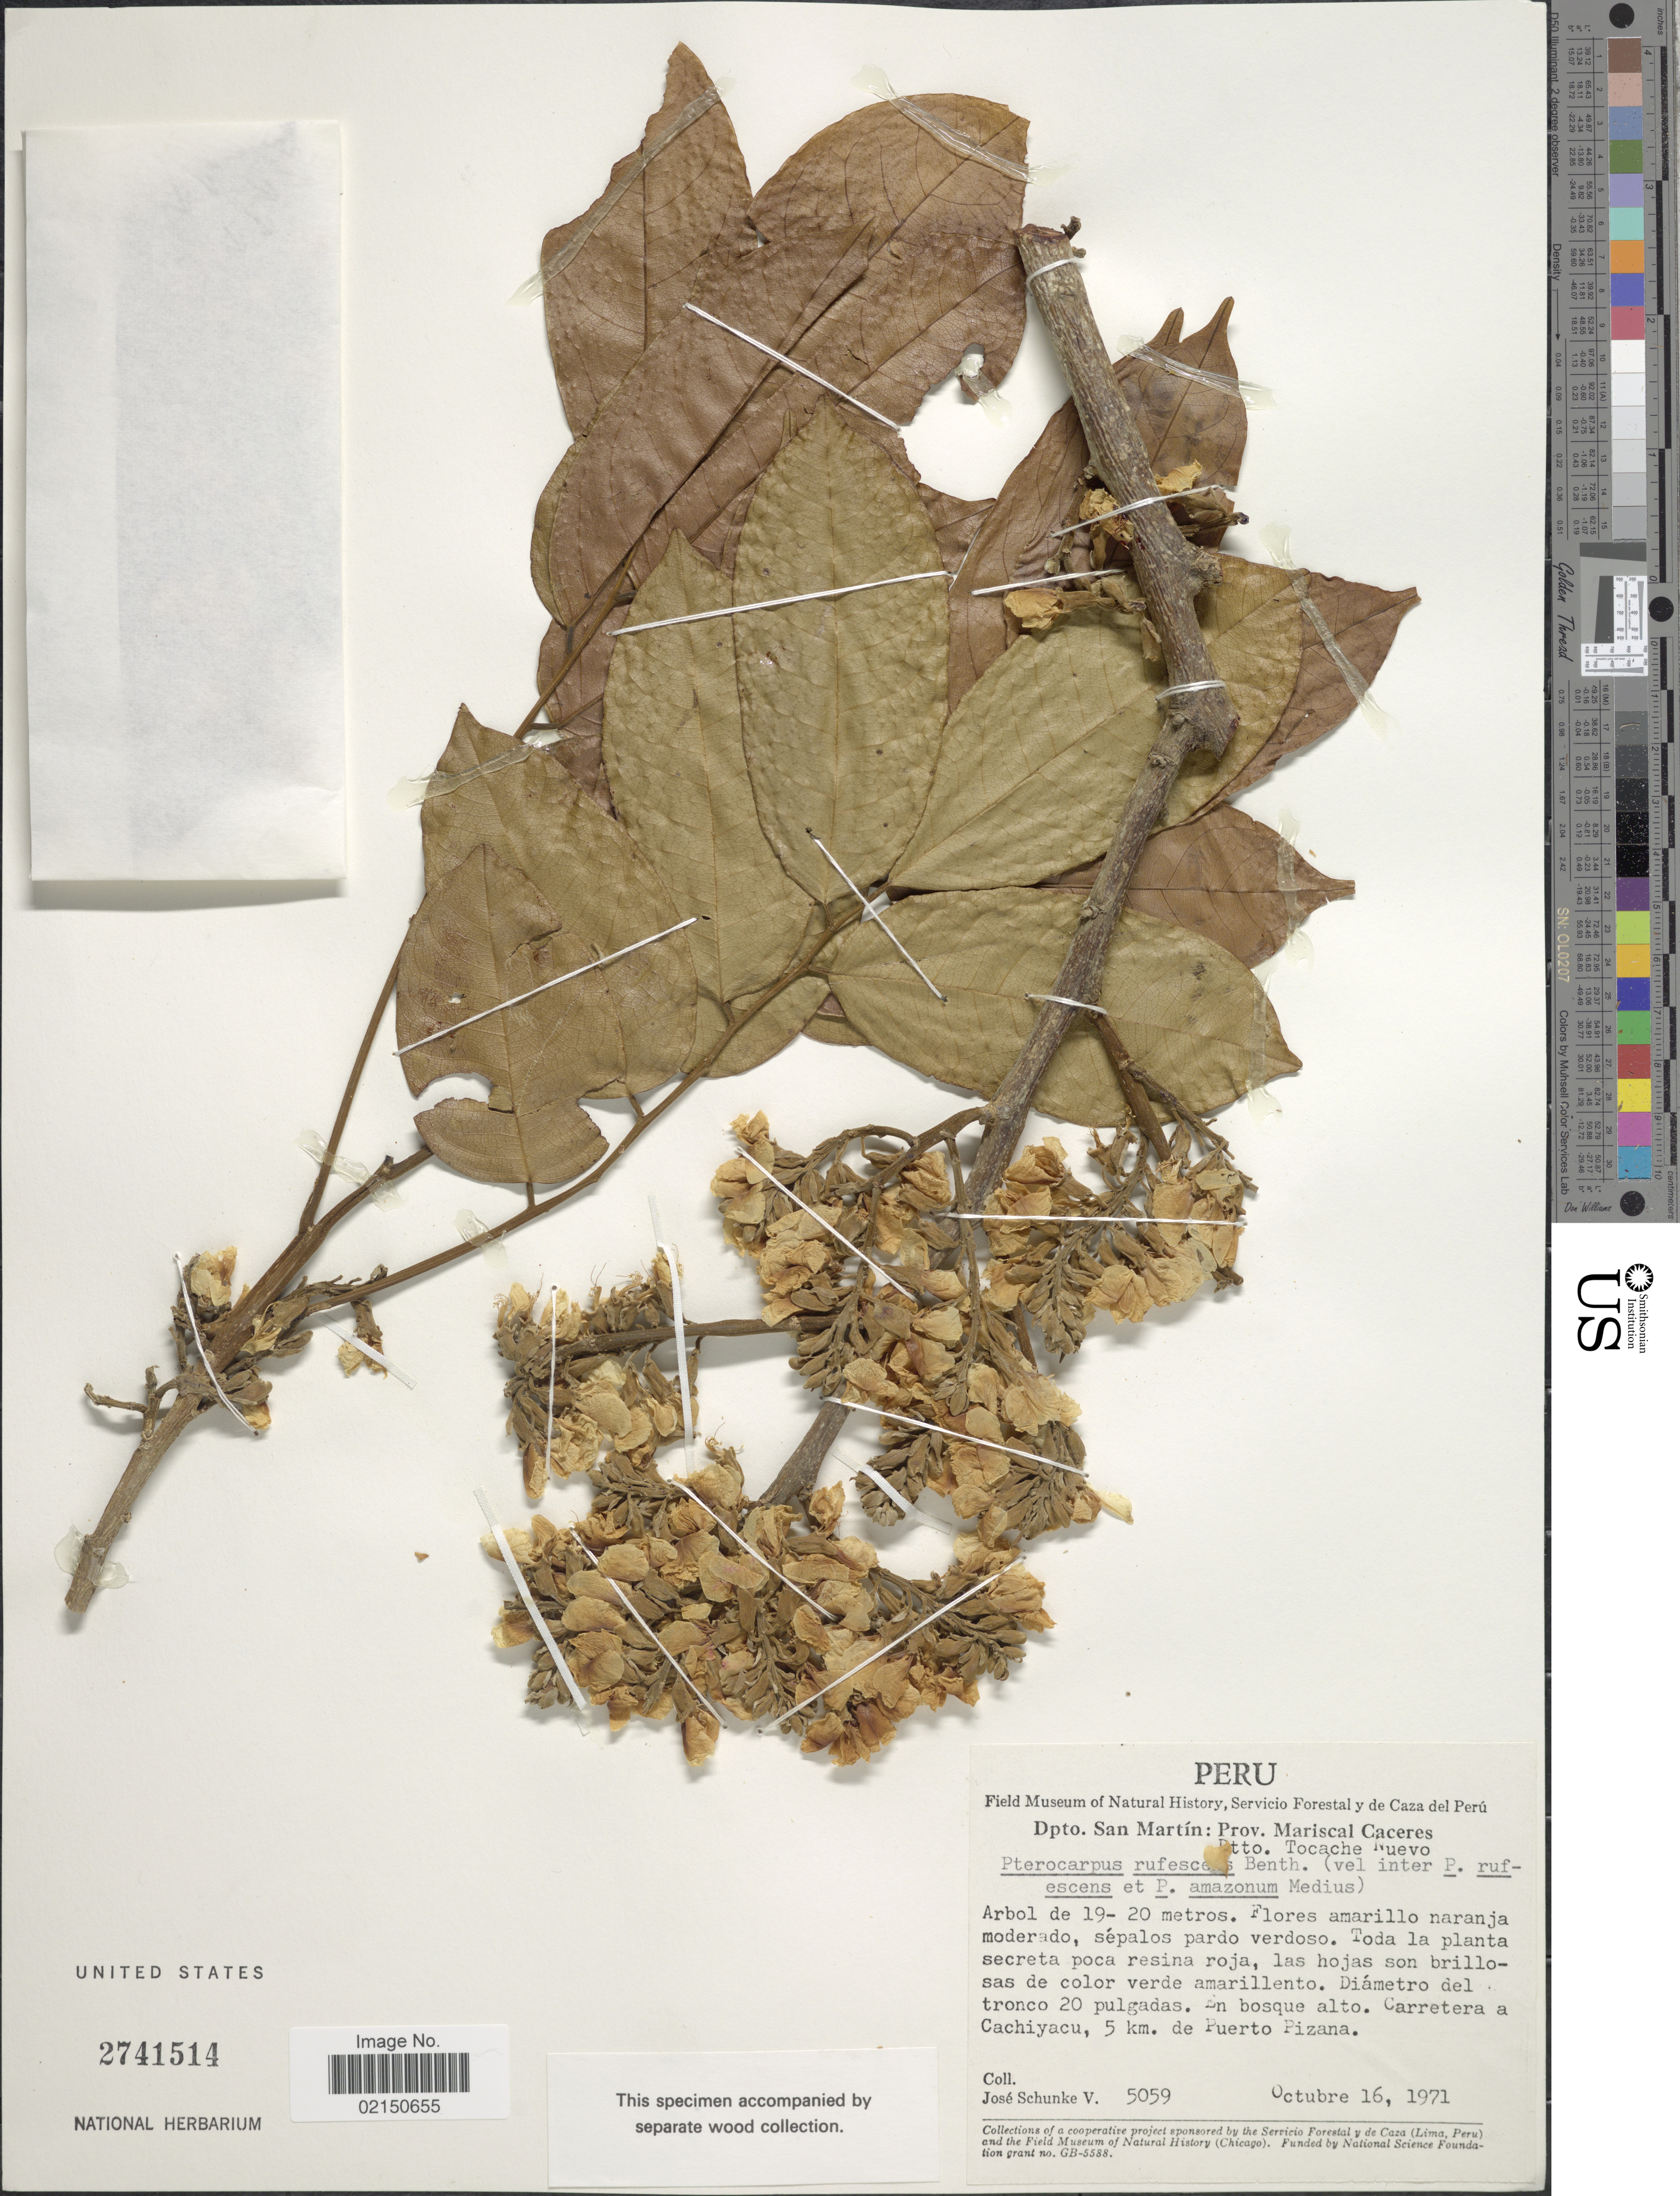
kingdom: Plantae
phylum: Tracheophyta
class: Magnoliopsida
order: Fabales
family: Fabaceae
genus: Pterocarpus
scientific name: Pterocarpus sp.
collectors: J. Schunke Vigo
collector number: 5059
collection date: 1971-10-16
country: Peru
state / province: San Martín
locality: Prov. Mariscal Caceres. Dtto. Tocache Nuevo. Carretera a Cachiyacu, 5 km. de Puerto Pizana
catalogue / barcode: US 2741514